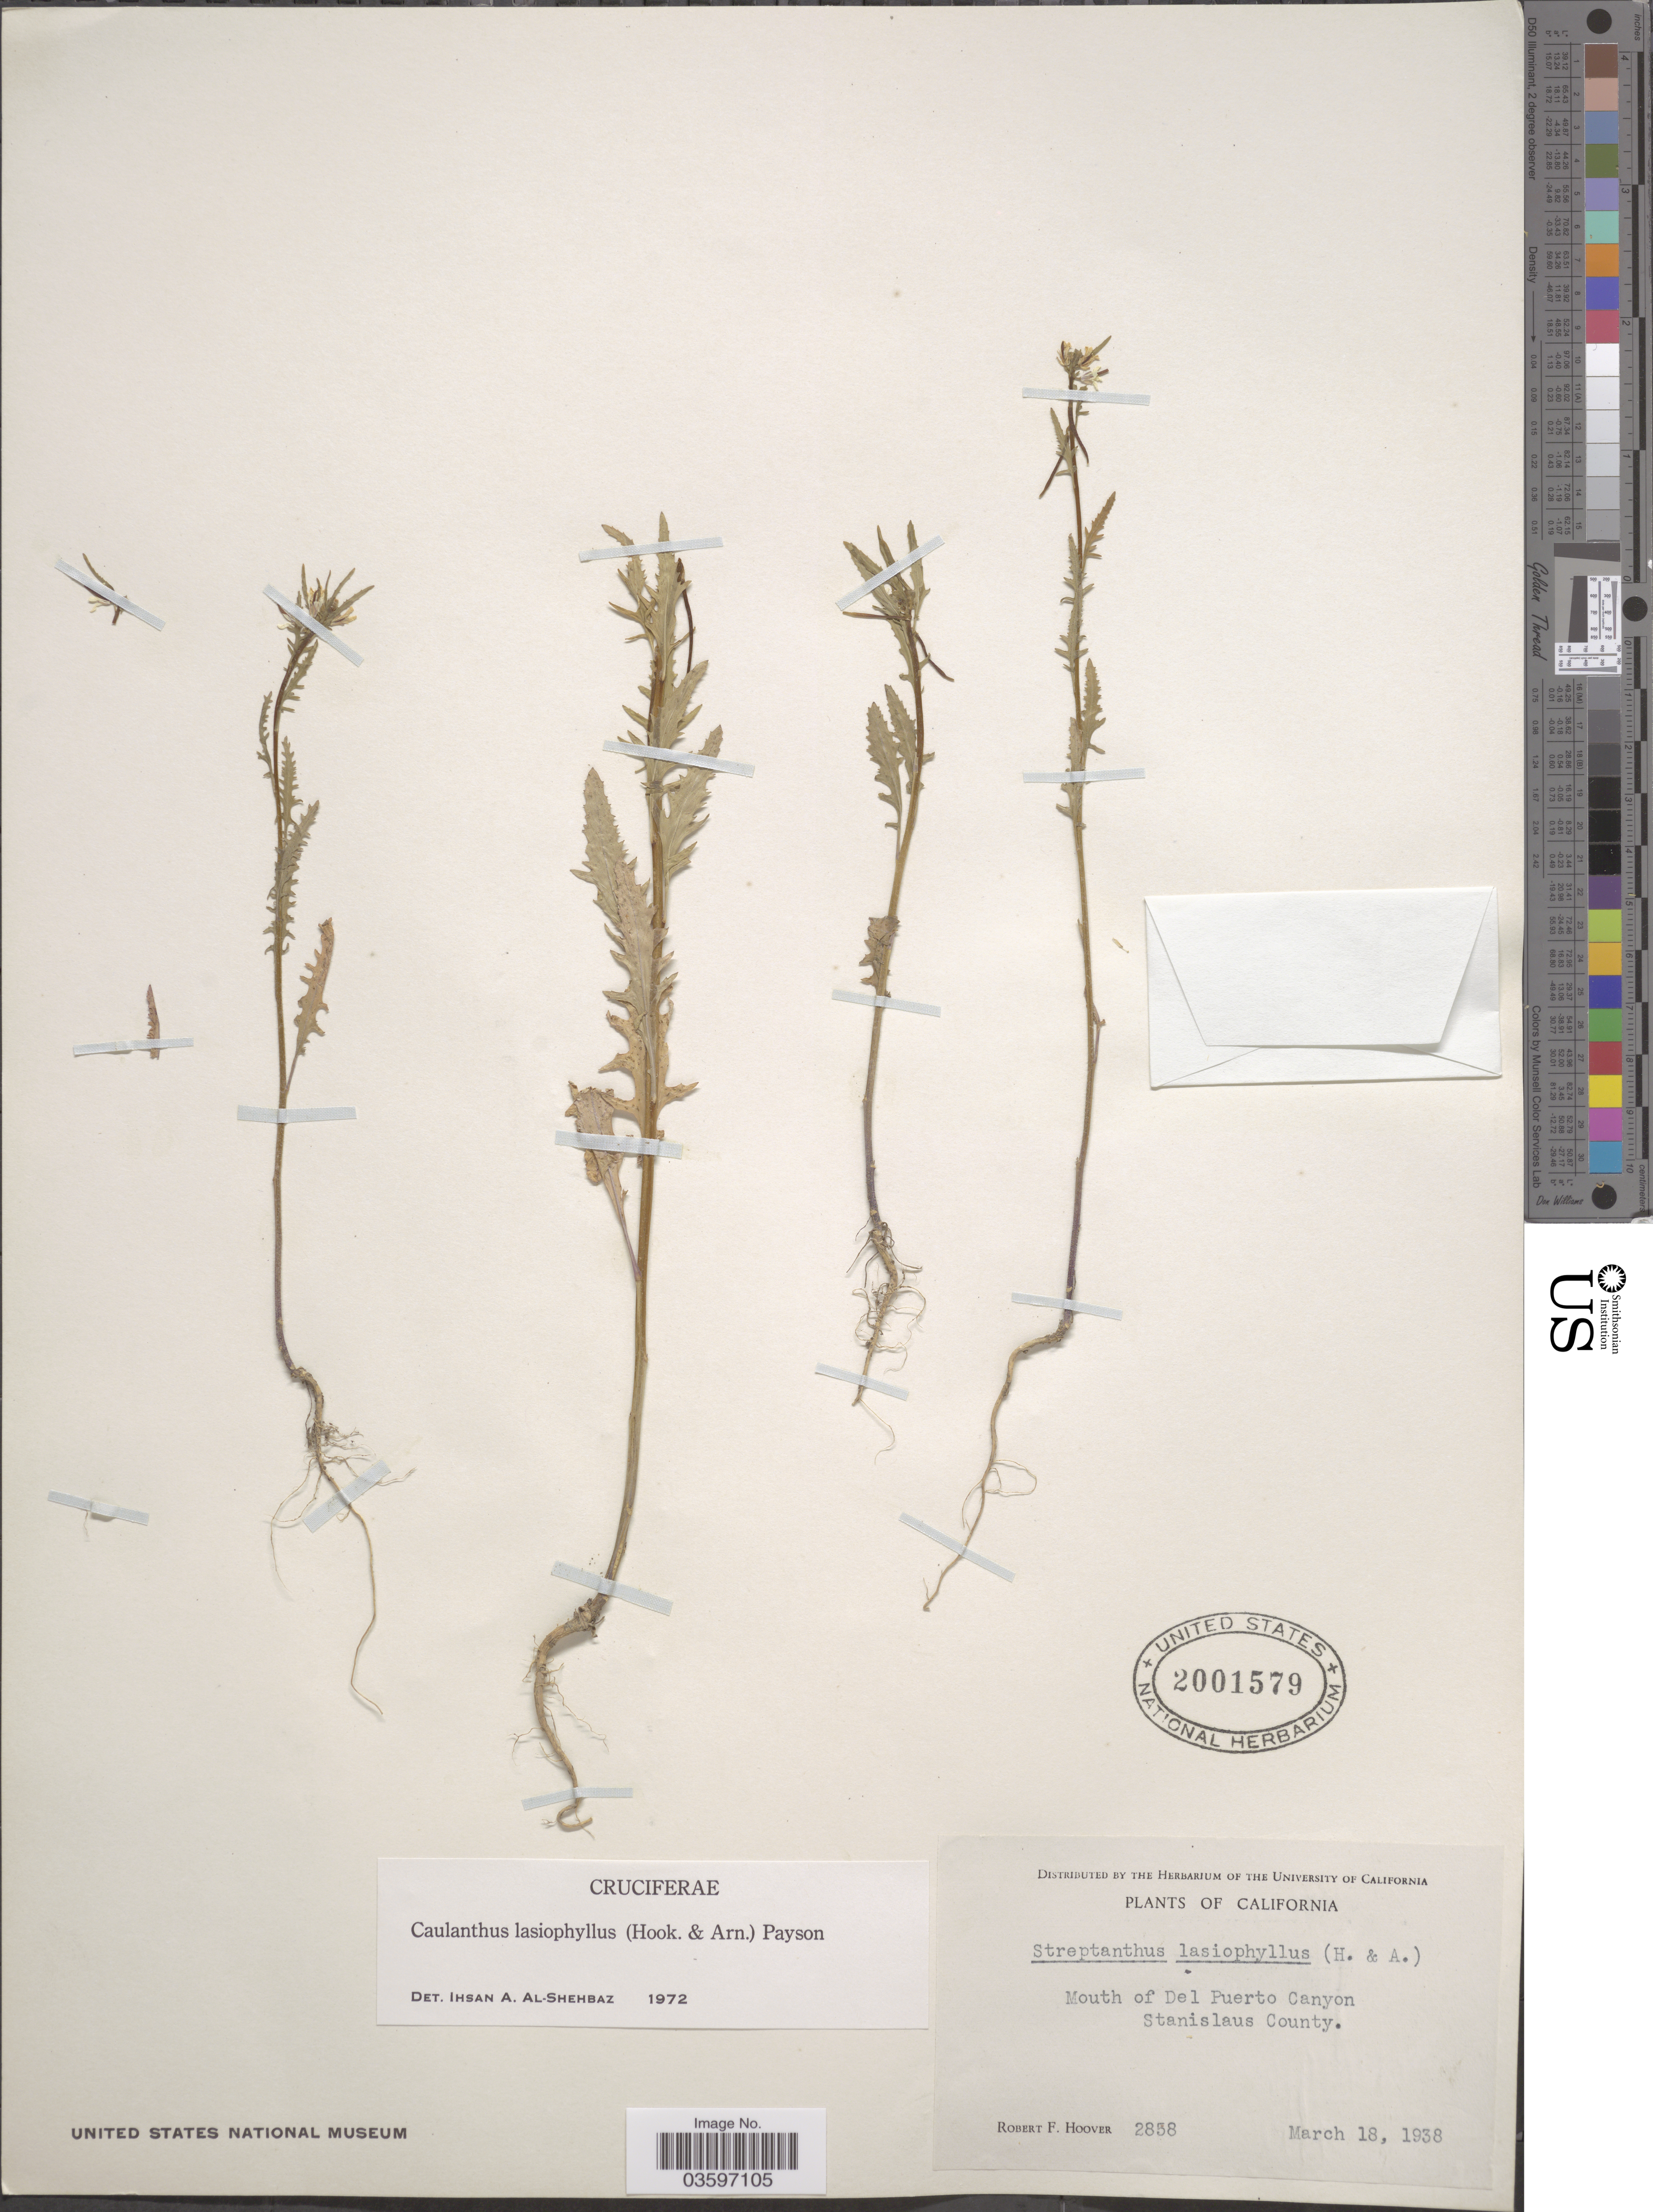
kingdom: Plantae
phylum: Tracheophyta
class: Magnoliopsida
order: Brassicales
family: Brassicaceae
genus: Caulanthus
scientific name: Caulanthus lasiophyllus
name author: (Hook. & Arn.) Payson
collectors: R. F. Hoover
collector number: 2858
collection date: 1938-03-18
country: United States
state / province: California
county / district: Stanislaus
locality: Mouth of Del Puerto Canyon. Stanislaus County.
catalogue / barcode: US 2001579